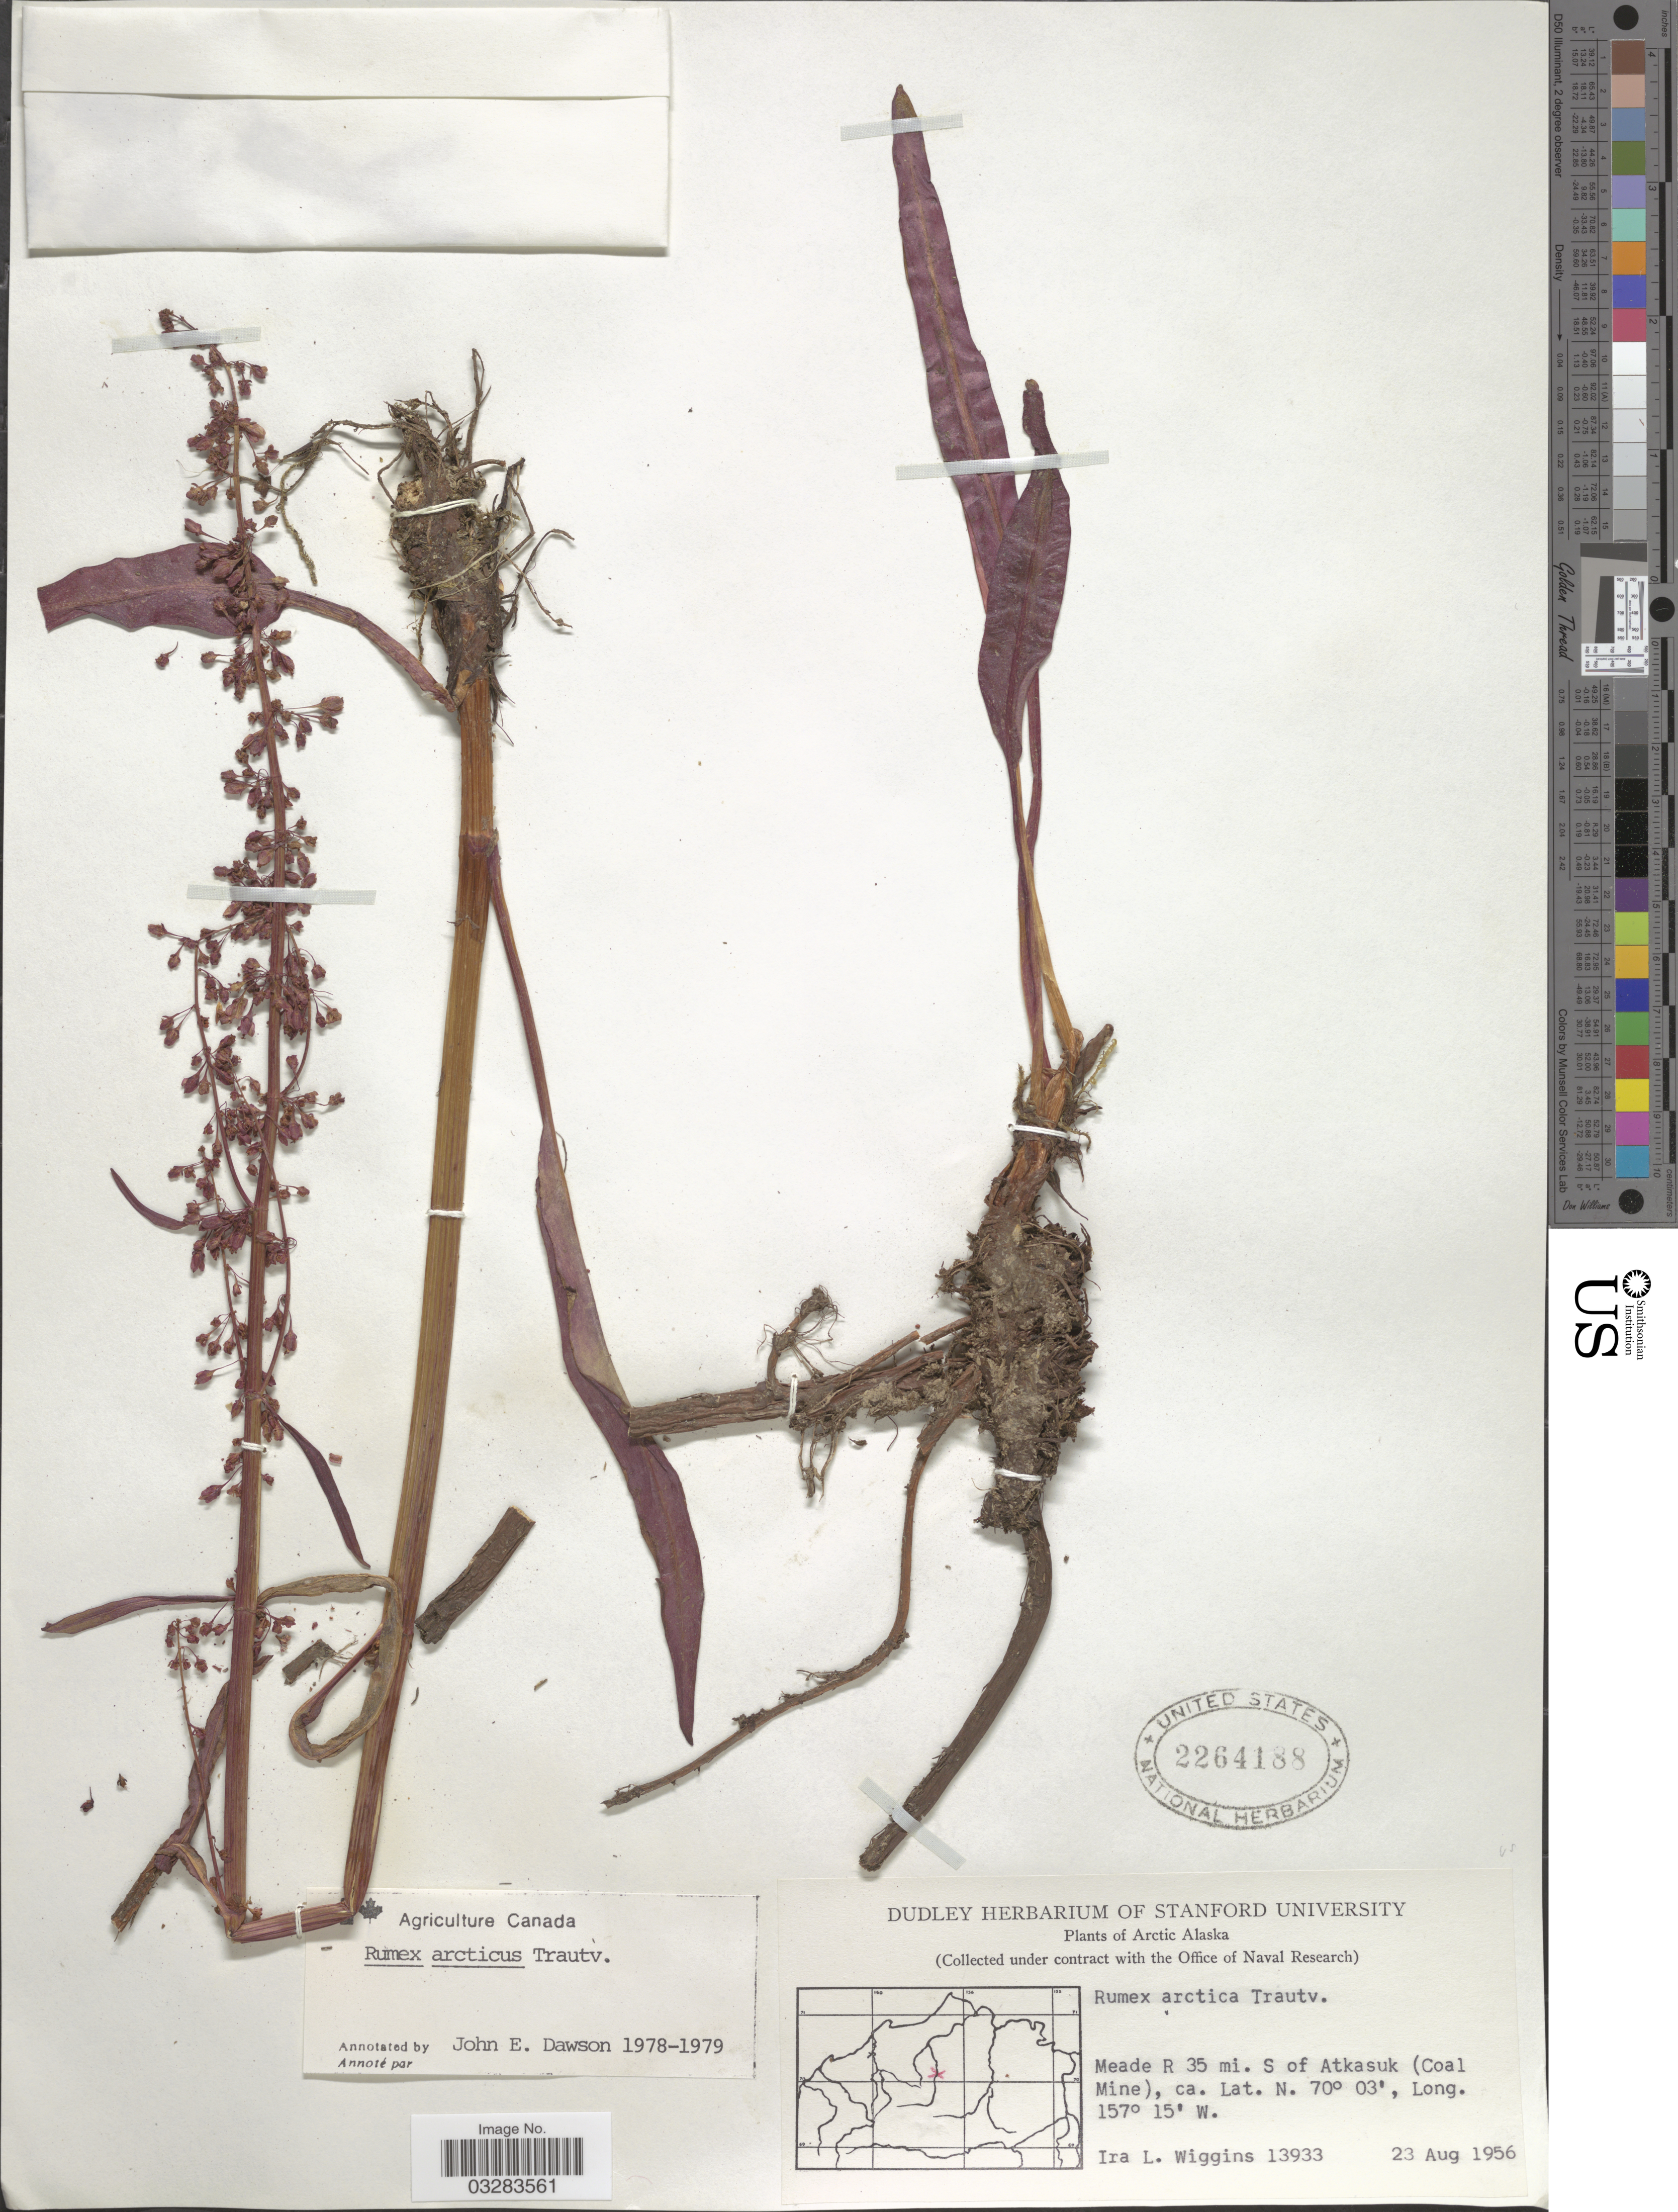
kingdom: Plantae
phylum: Tracheophyta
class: Magnoliopsida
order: Caryophyllales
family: Polygonaceae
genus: Rumex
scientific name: Rumex arcticus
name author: Trautv.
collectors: I. L. Wiggins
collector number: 13933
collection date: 1956-08-23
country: United States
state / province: Alaska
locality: Arctic Alaska. Meade R 35 mi. S of Atkasuk (Coal Mine).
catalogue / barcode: US 2264188